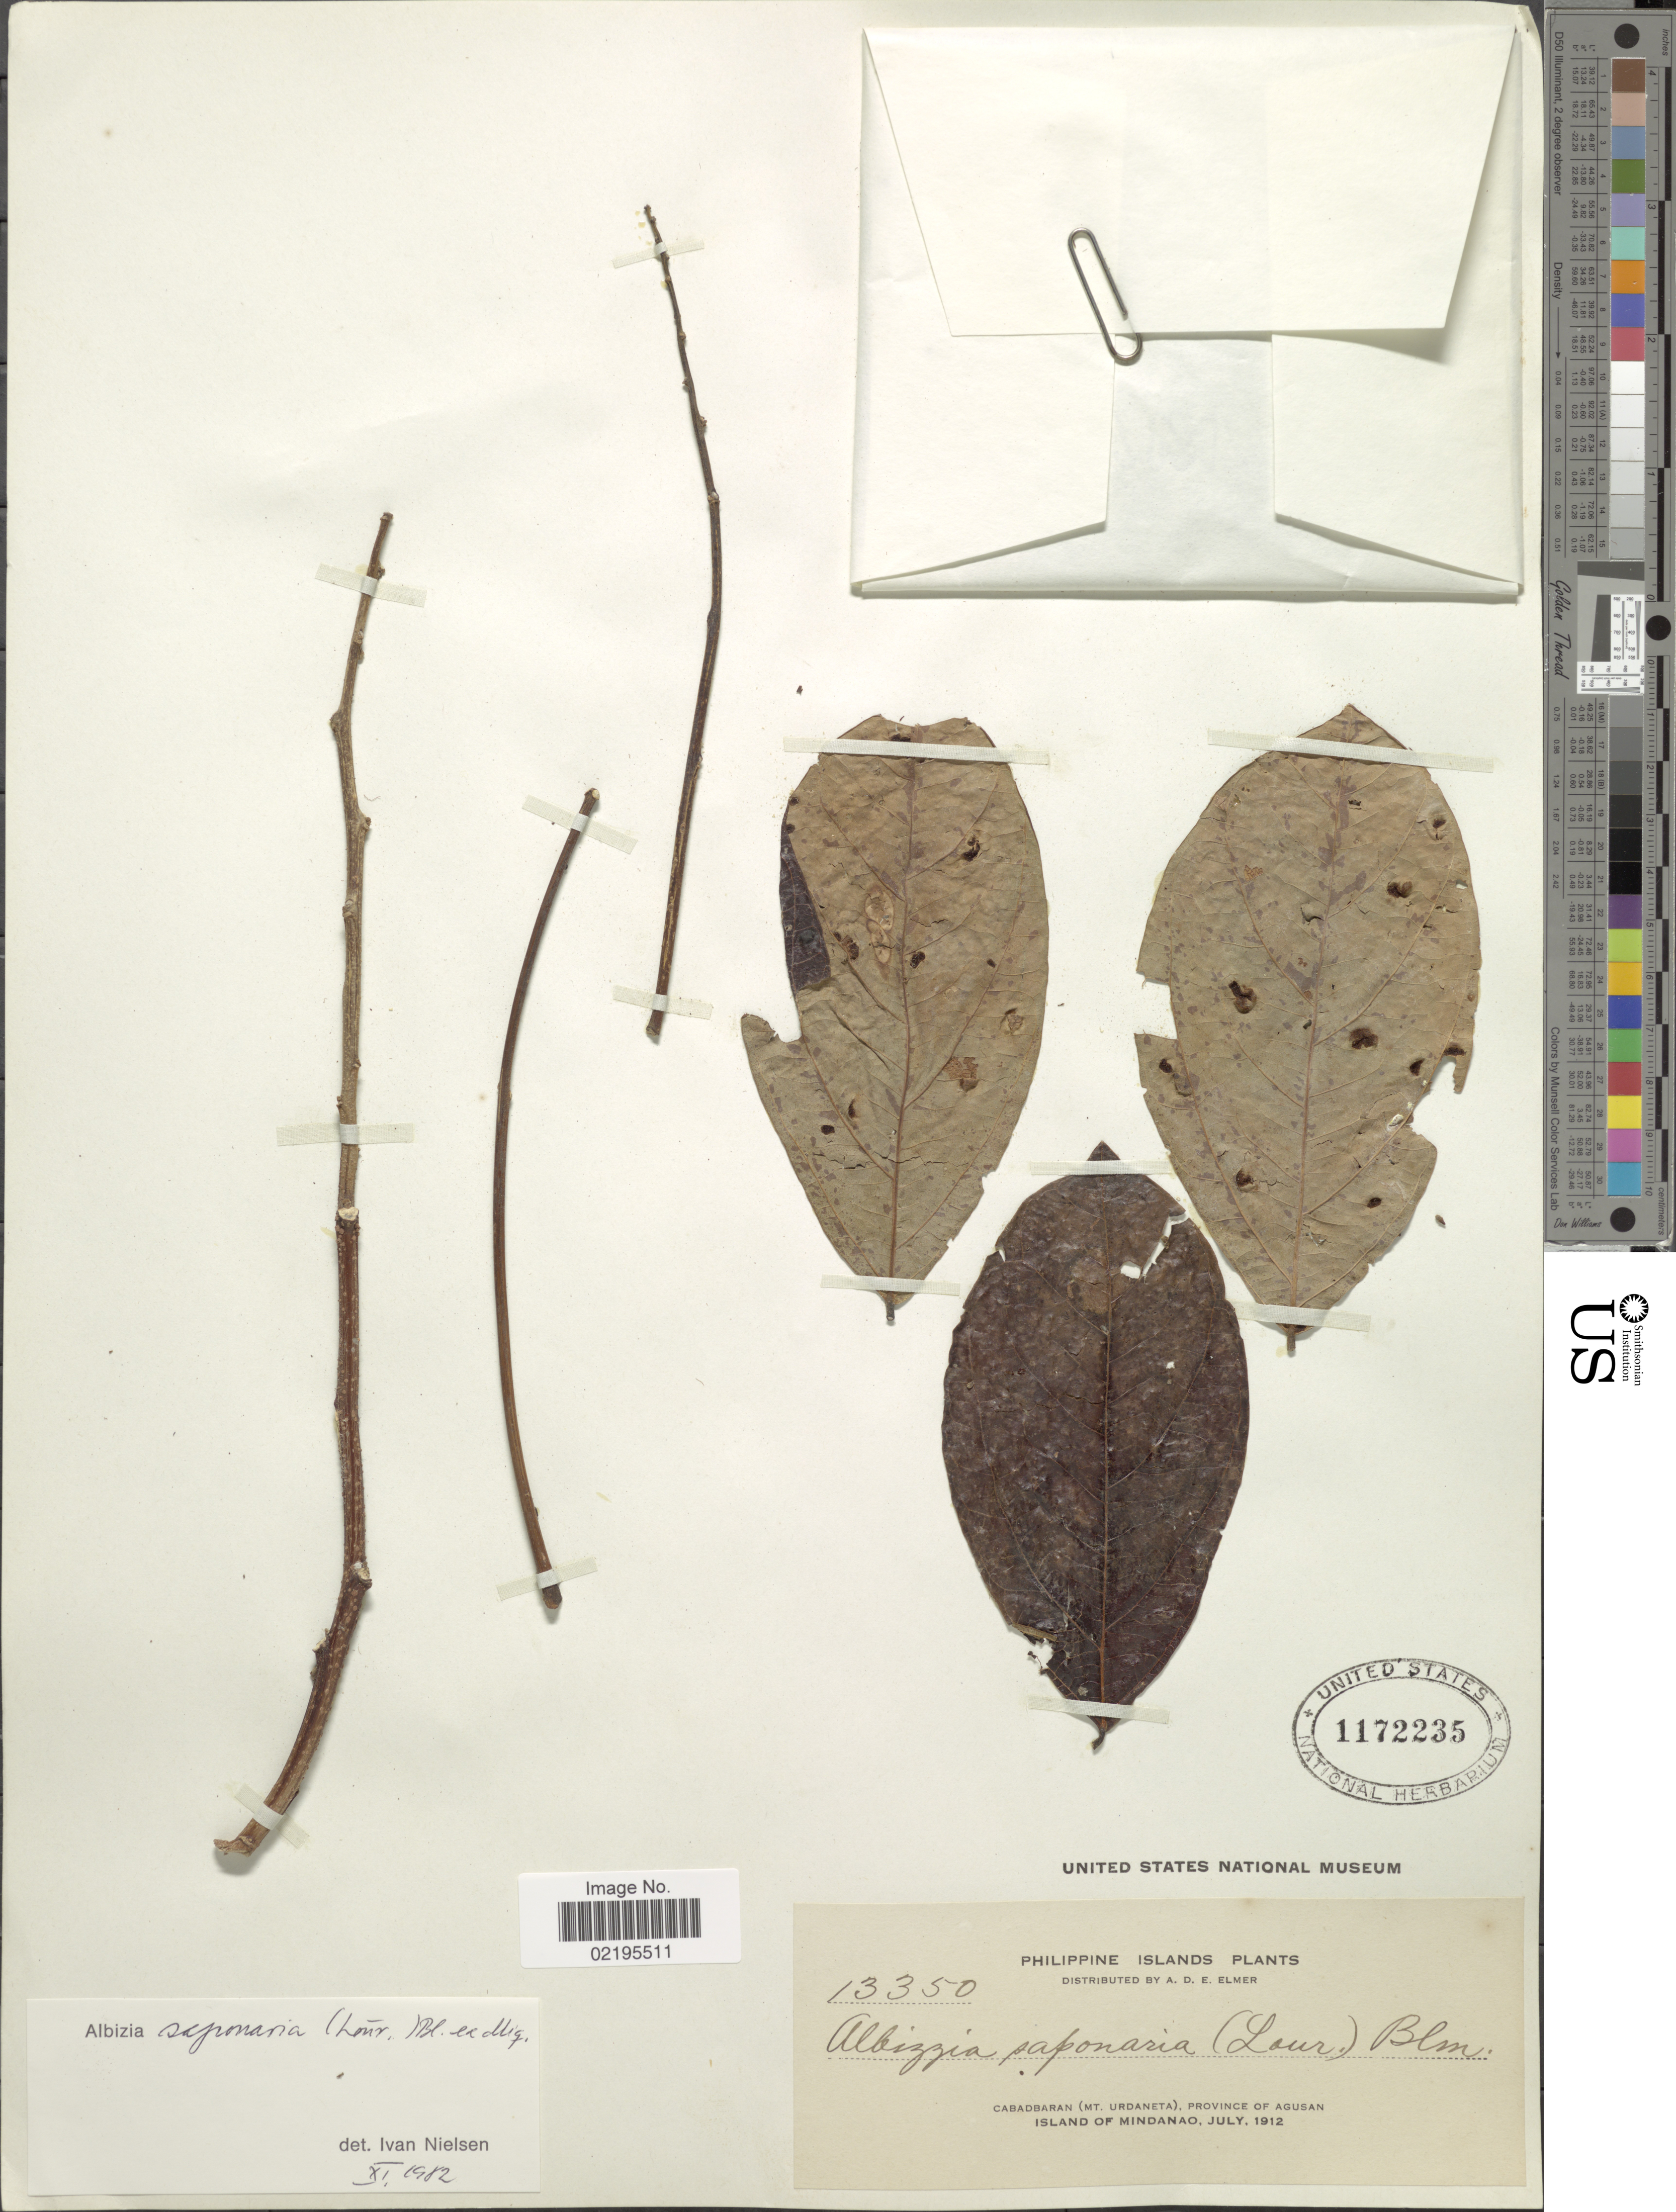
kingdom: Plantae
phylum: Tracheophyta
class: Magnoliopsida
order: Fabales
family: Fabaceae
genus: Albizia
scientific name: Albizia saponaria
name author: (Lour.) Blume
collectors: A. D. E. Elmer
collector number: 13350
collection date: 1912-07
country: Philippines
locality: Cabadbaran (Mt. Urdaneta), Province of Agusan, Island of Mindanao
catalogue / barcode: US 1172235